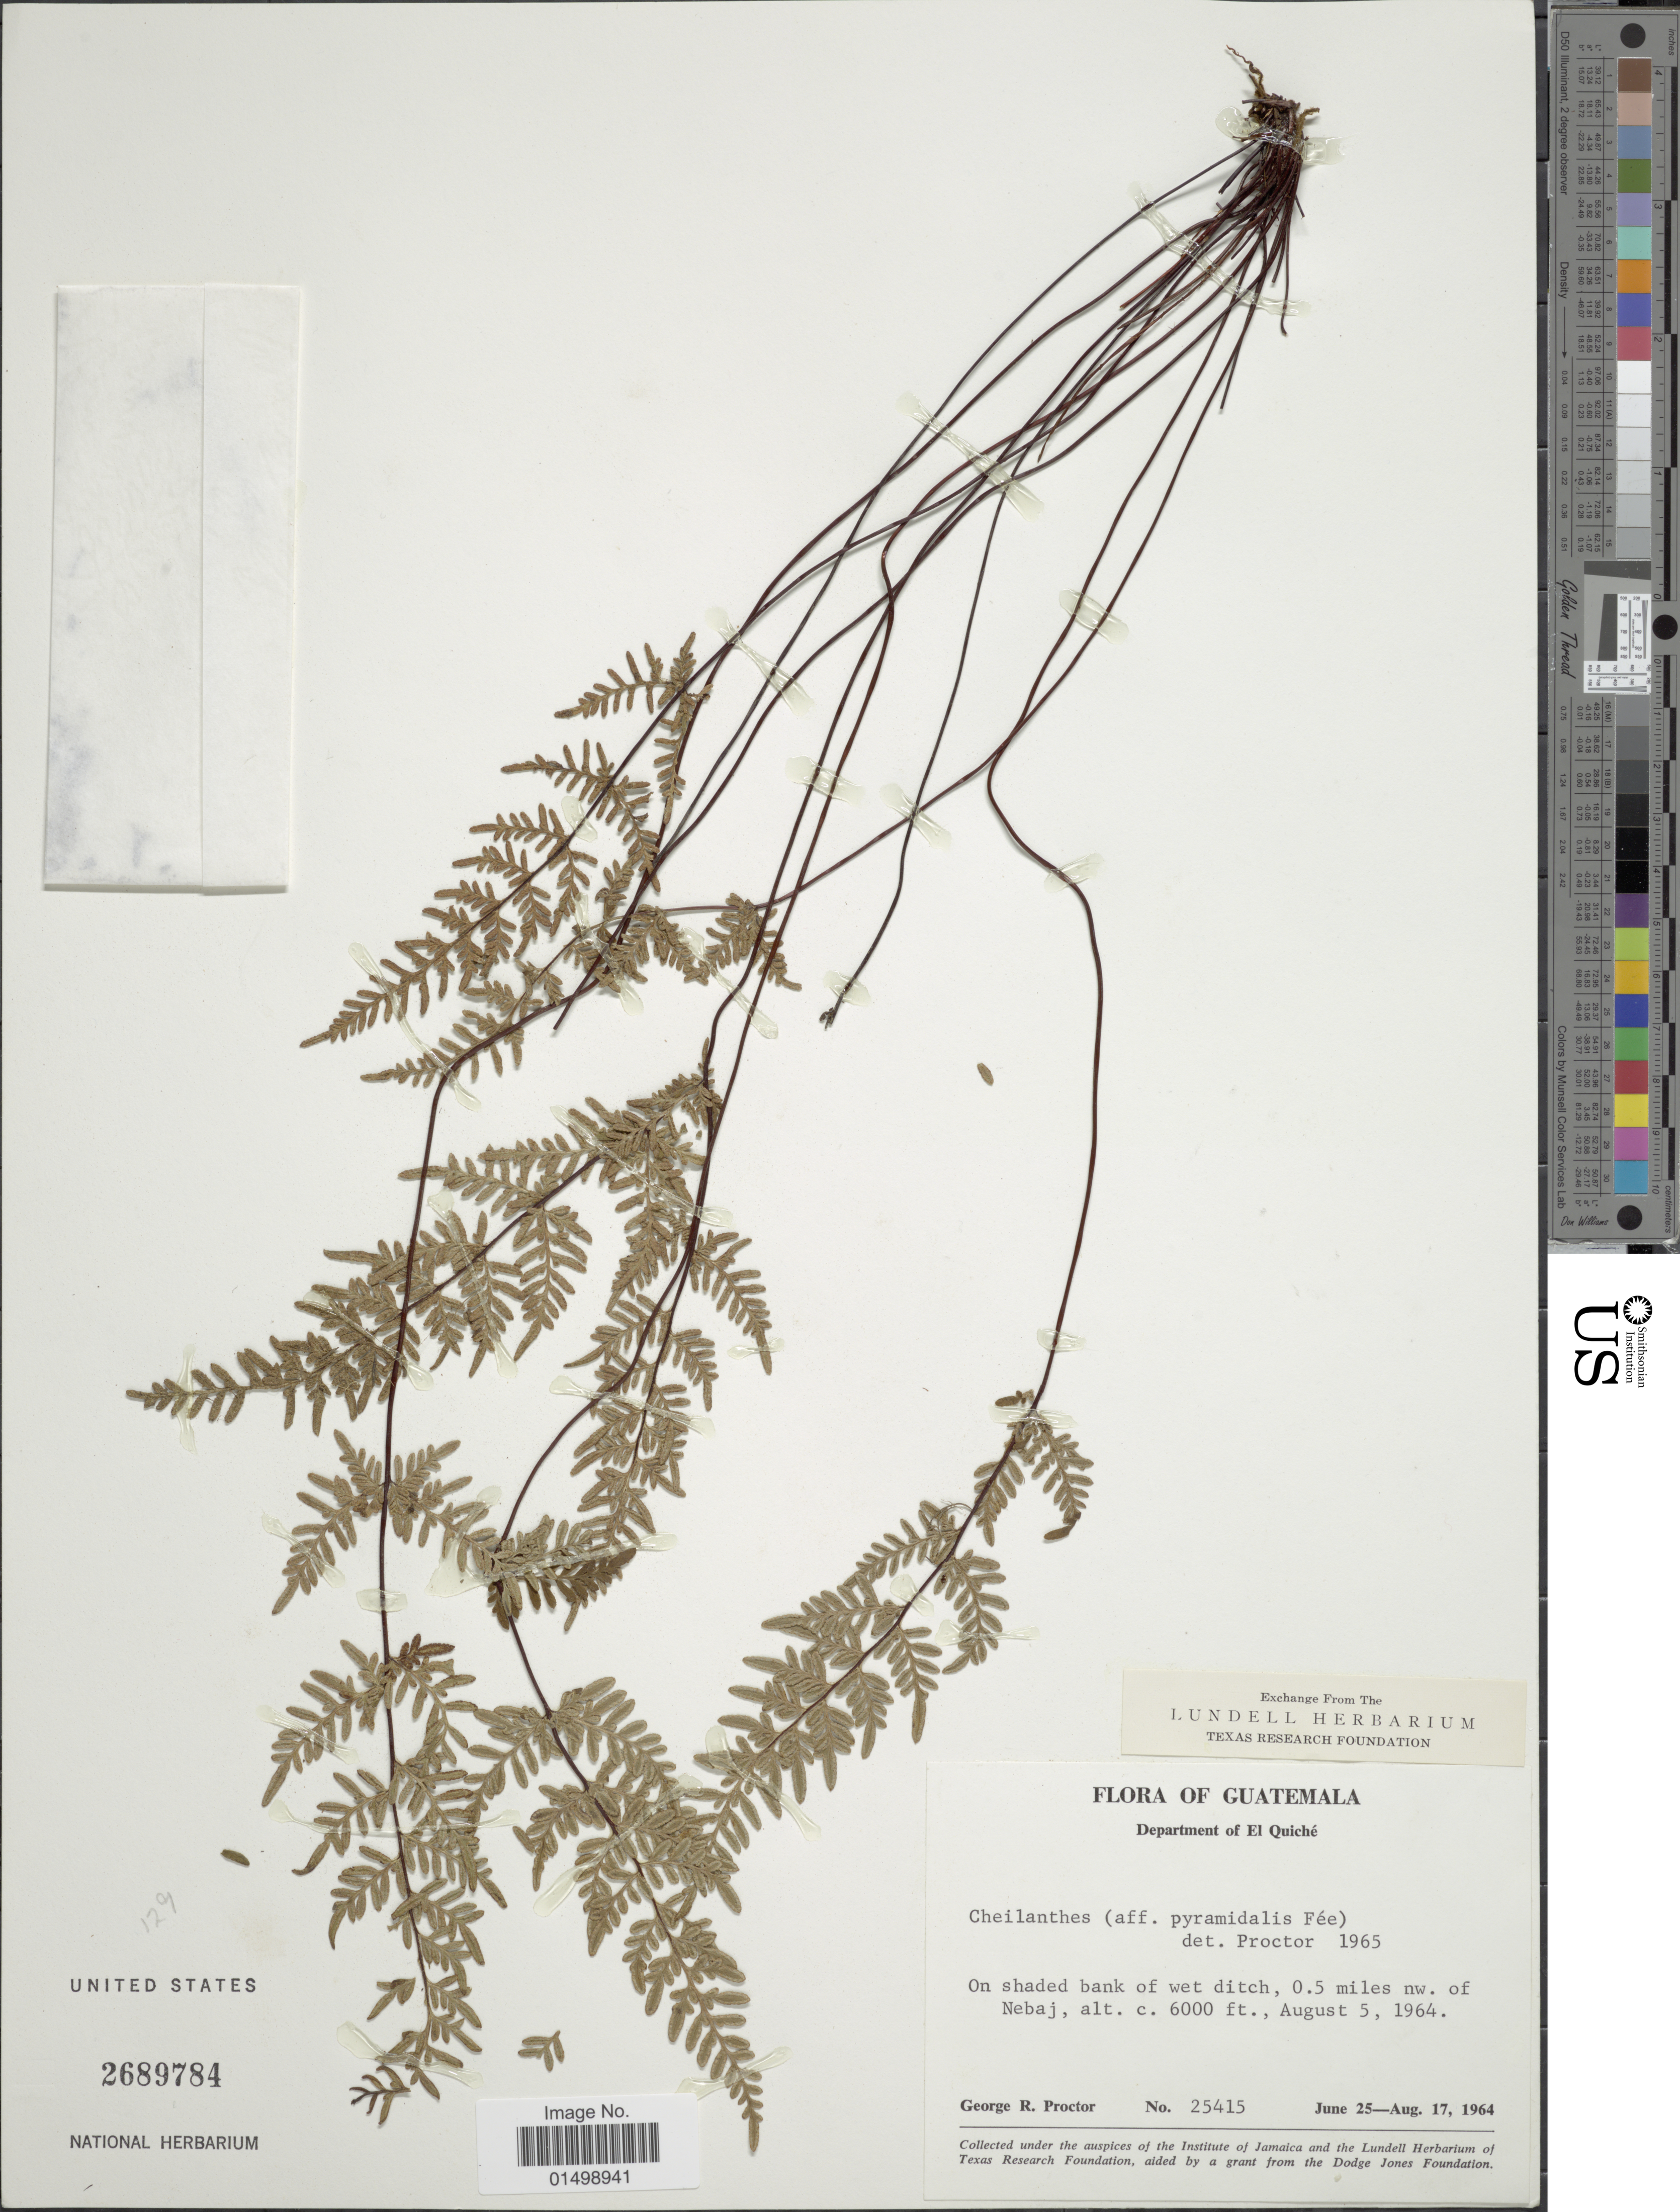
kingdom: Plantae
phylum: Tracheophyta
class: Polypodiopsida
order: Polypodiales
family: Pteridaceae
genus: Cheilanthes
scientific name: Cheilanthes pyramidalis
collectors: G. R. Proctor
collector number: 25415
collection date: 1964-06-25/1964-08-17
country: Guatemala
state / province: El Quiché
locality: On shaded bank of wet ditch, 0.5 miles nw. of Nebaj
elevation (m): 1829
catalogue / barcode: US 2689784